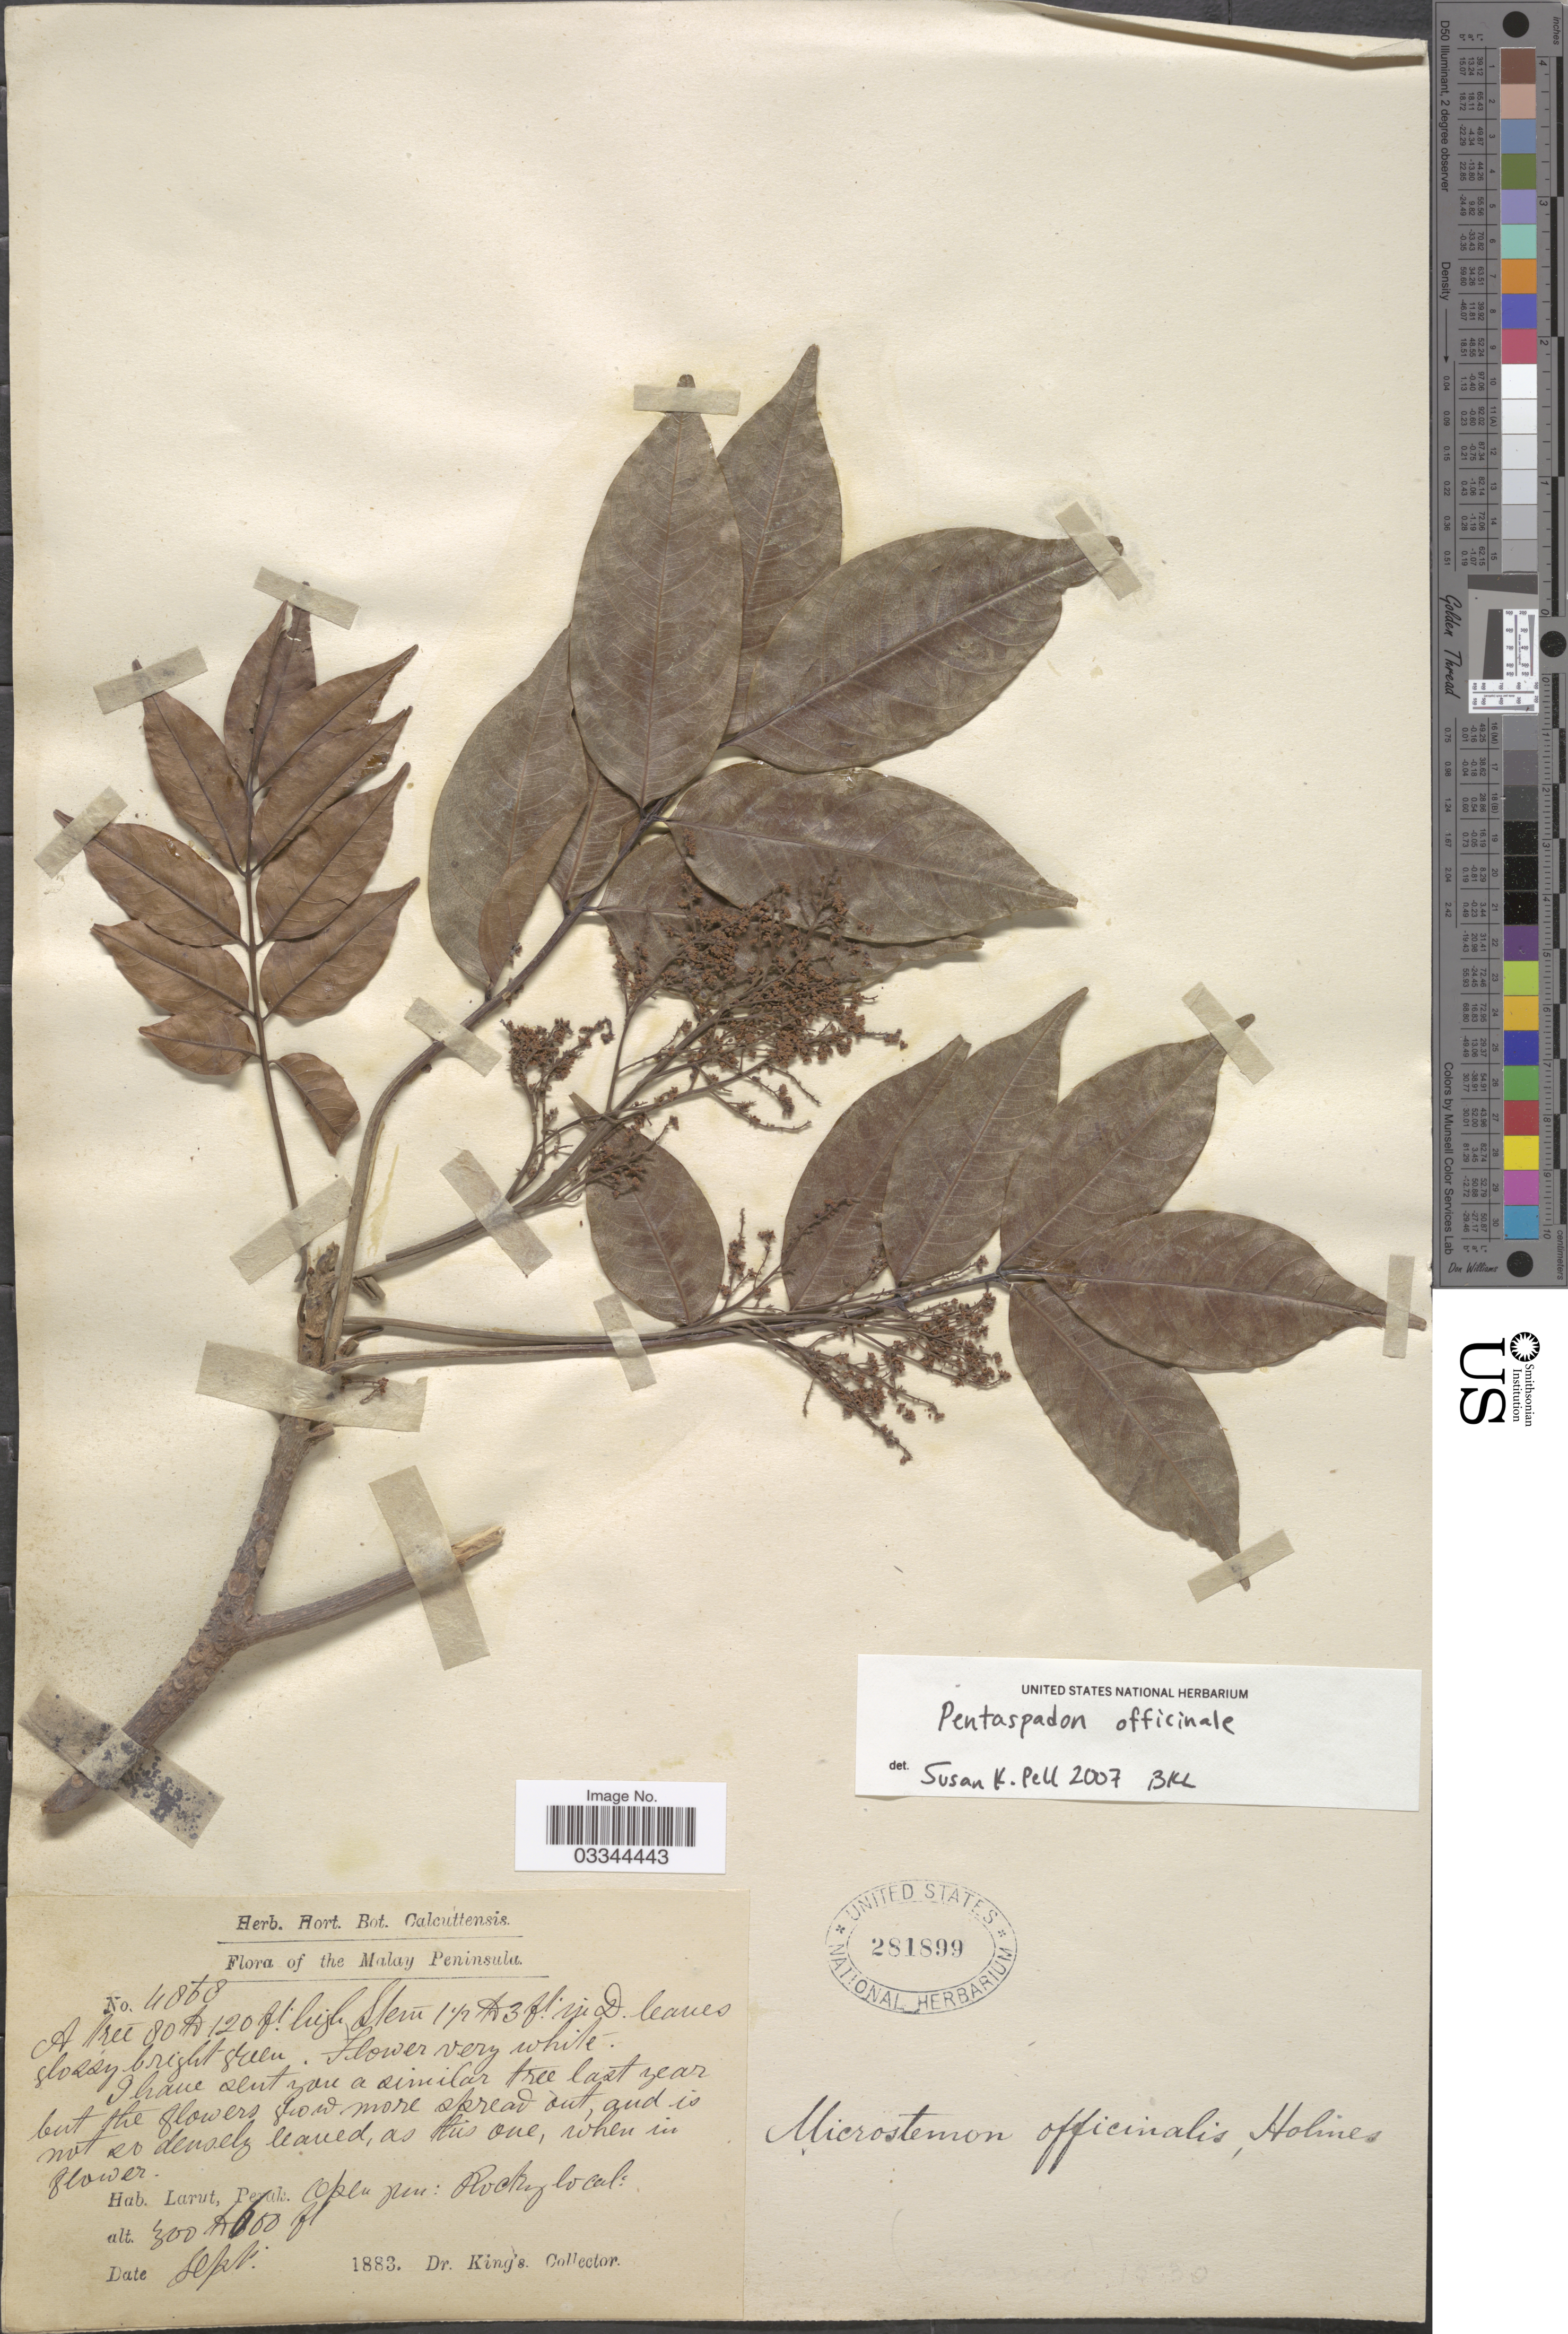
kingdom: Plantae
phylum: Tracheophyta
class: Magnoliopsida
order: Sapindales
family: Anacardiaceae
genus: Pentaspadon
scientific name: Pentaspadon motleyi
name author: Hook. f.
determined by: Mitchell, John D.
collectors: Dr. King's collector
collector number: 4868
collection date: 1883-09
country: Malaysia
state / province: Perak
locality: Malay Peninsula. Larut.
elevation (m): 91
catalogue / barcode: US 281899